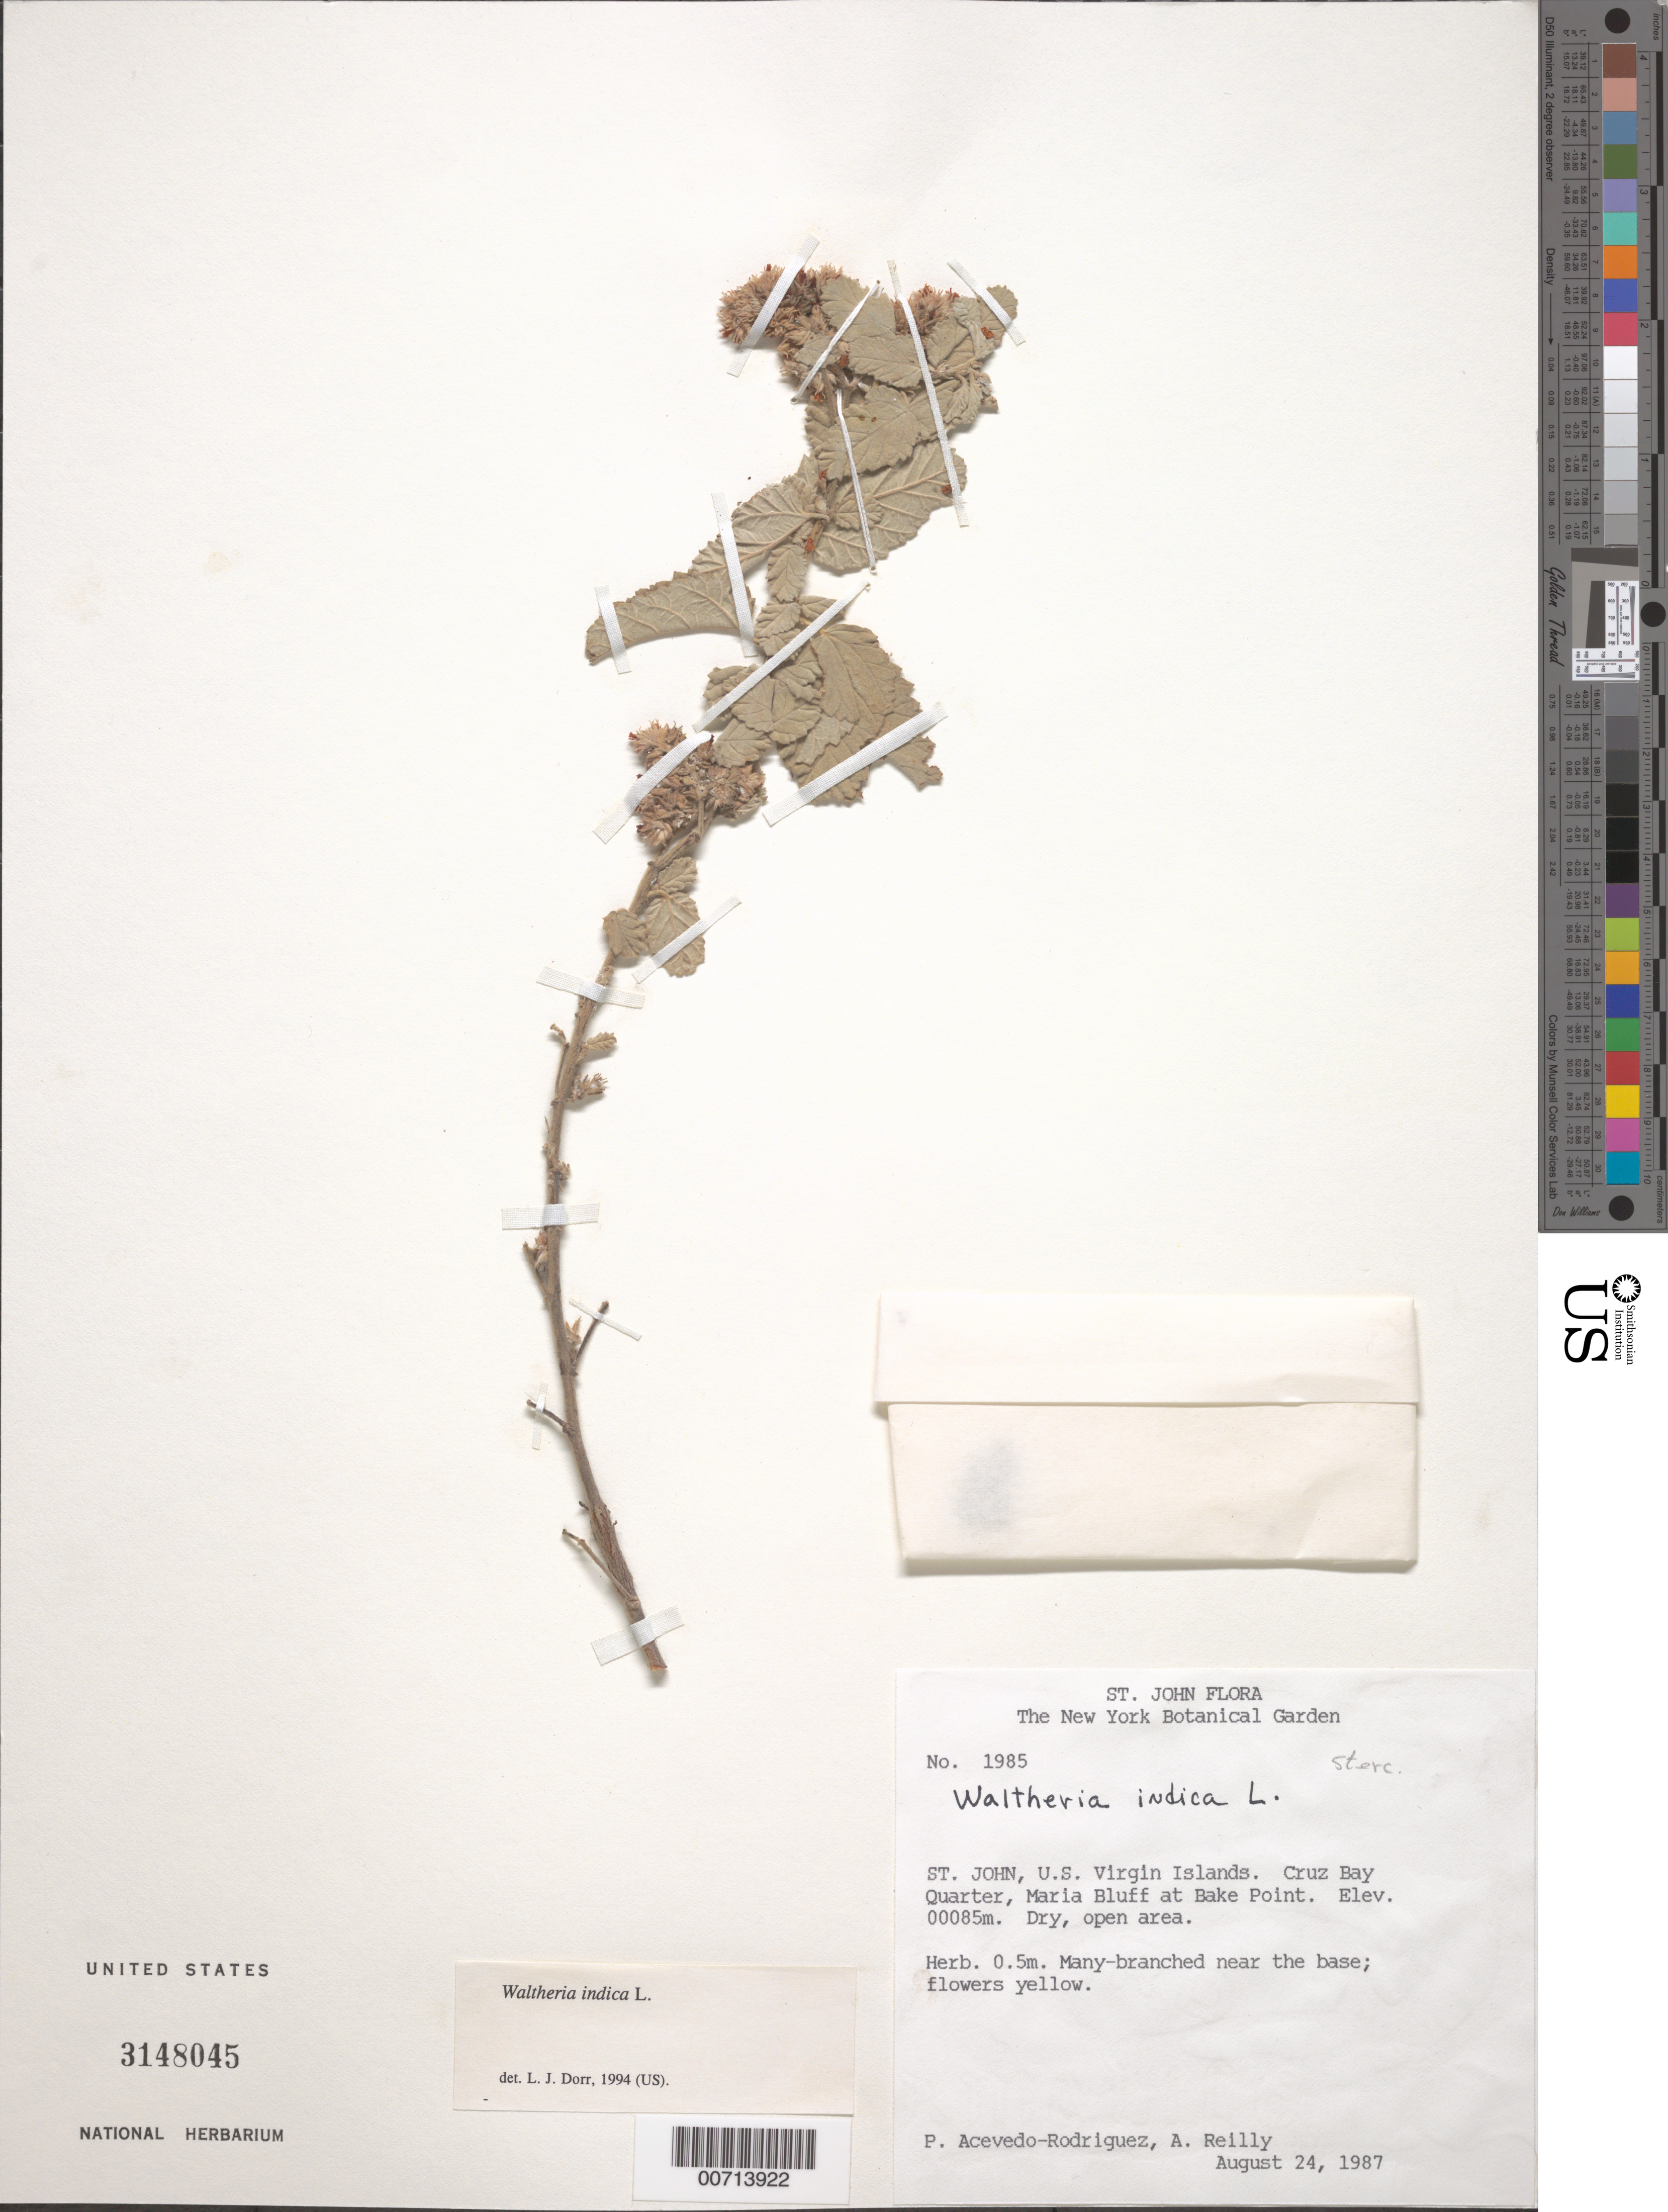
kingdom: Plantae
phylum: Tracheophyta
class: Magnoliopsida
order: Malvales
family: Malvaceae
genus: Waltheria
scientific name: Waltheria indica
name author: L.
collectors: P. Acevedo-Rodr. & A. Reilly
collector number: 1985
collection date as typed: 24 Aug 1987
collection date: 1987-08-24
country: U.S. Virgin Islands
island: St. John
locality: Cruz Bay Quarter; Maria Bluff at Bake Point.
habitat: Dry, open area.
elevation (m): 85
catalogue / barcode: US 3148045